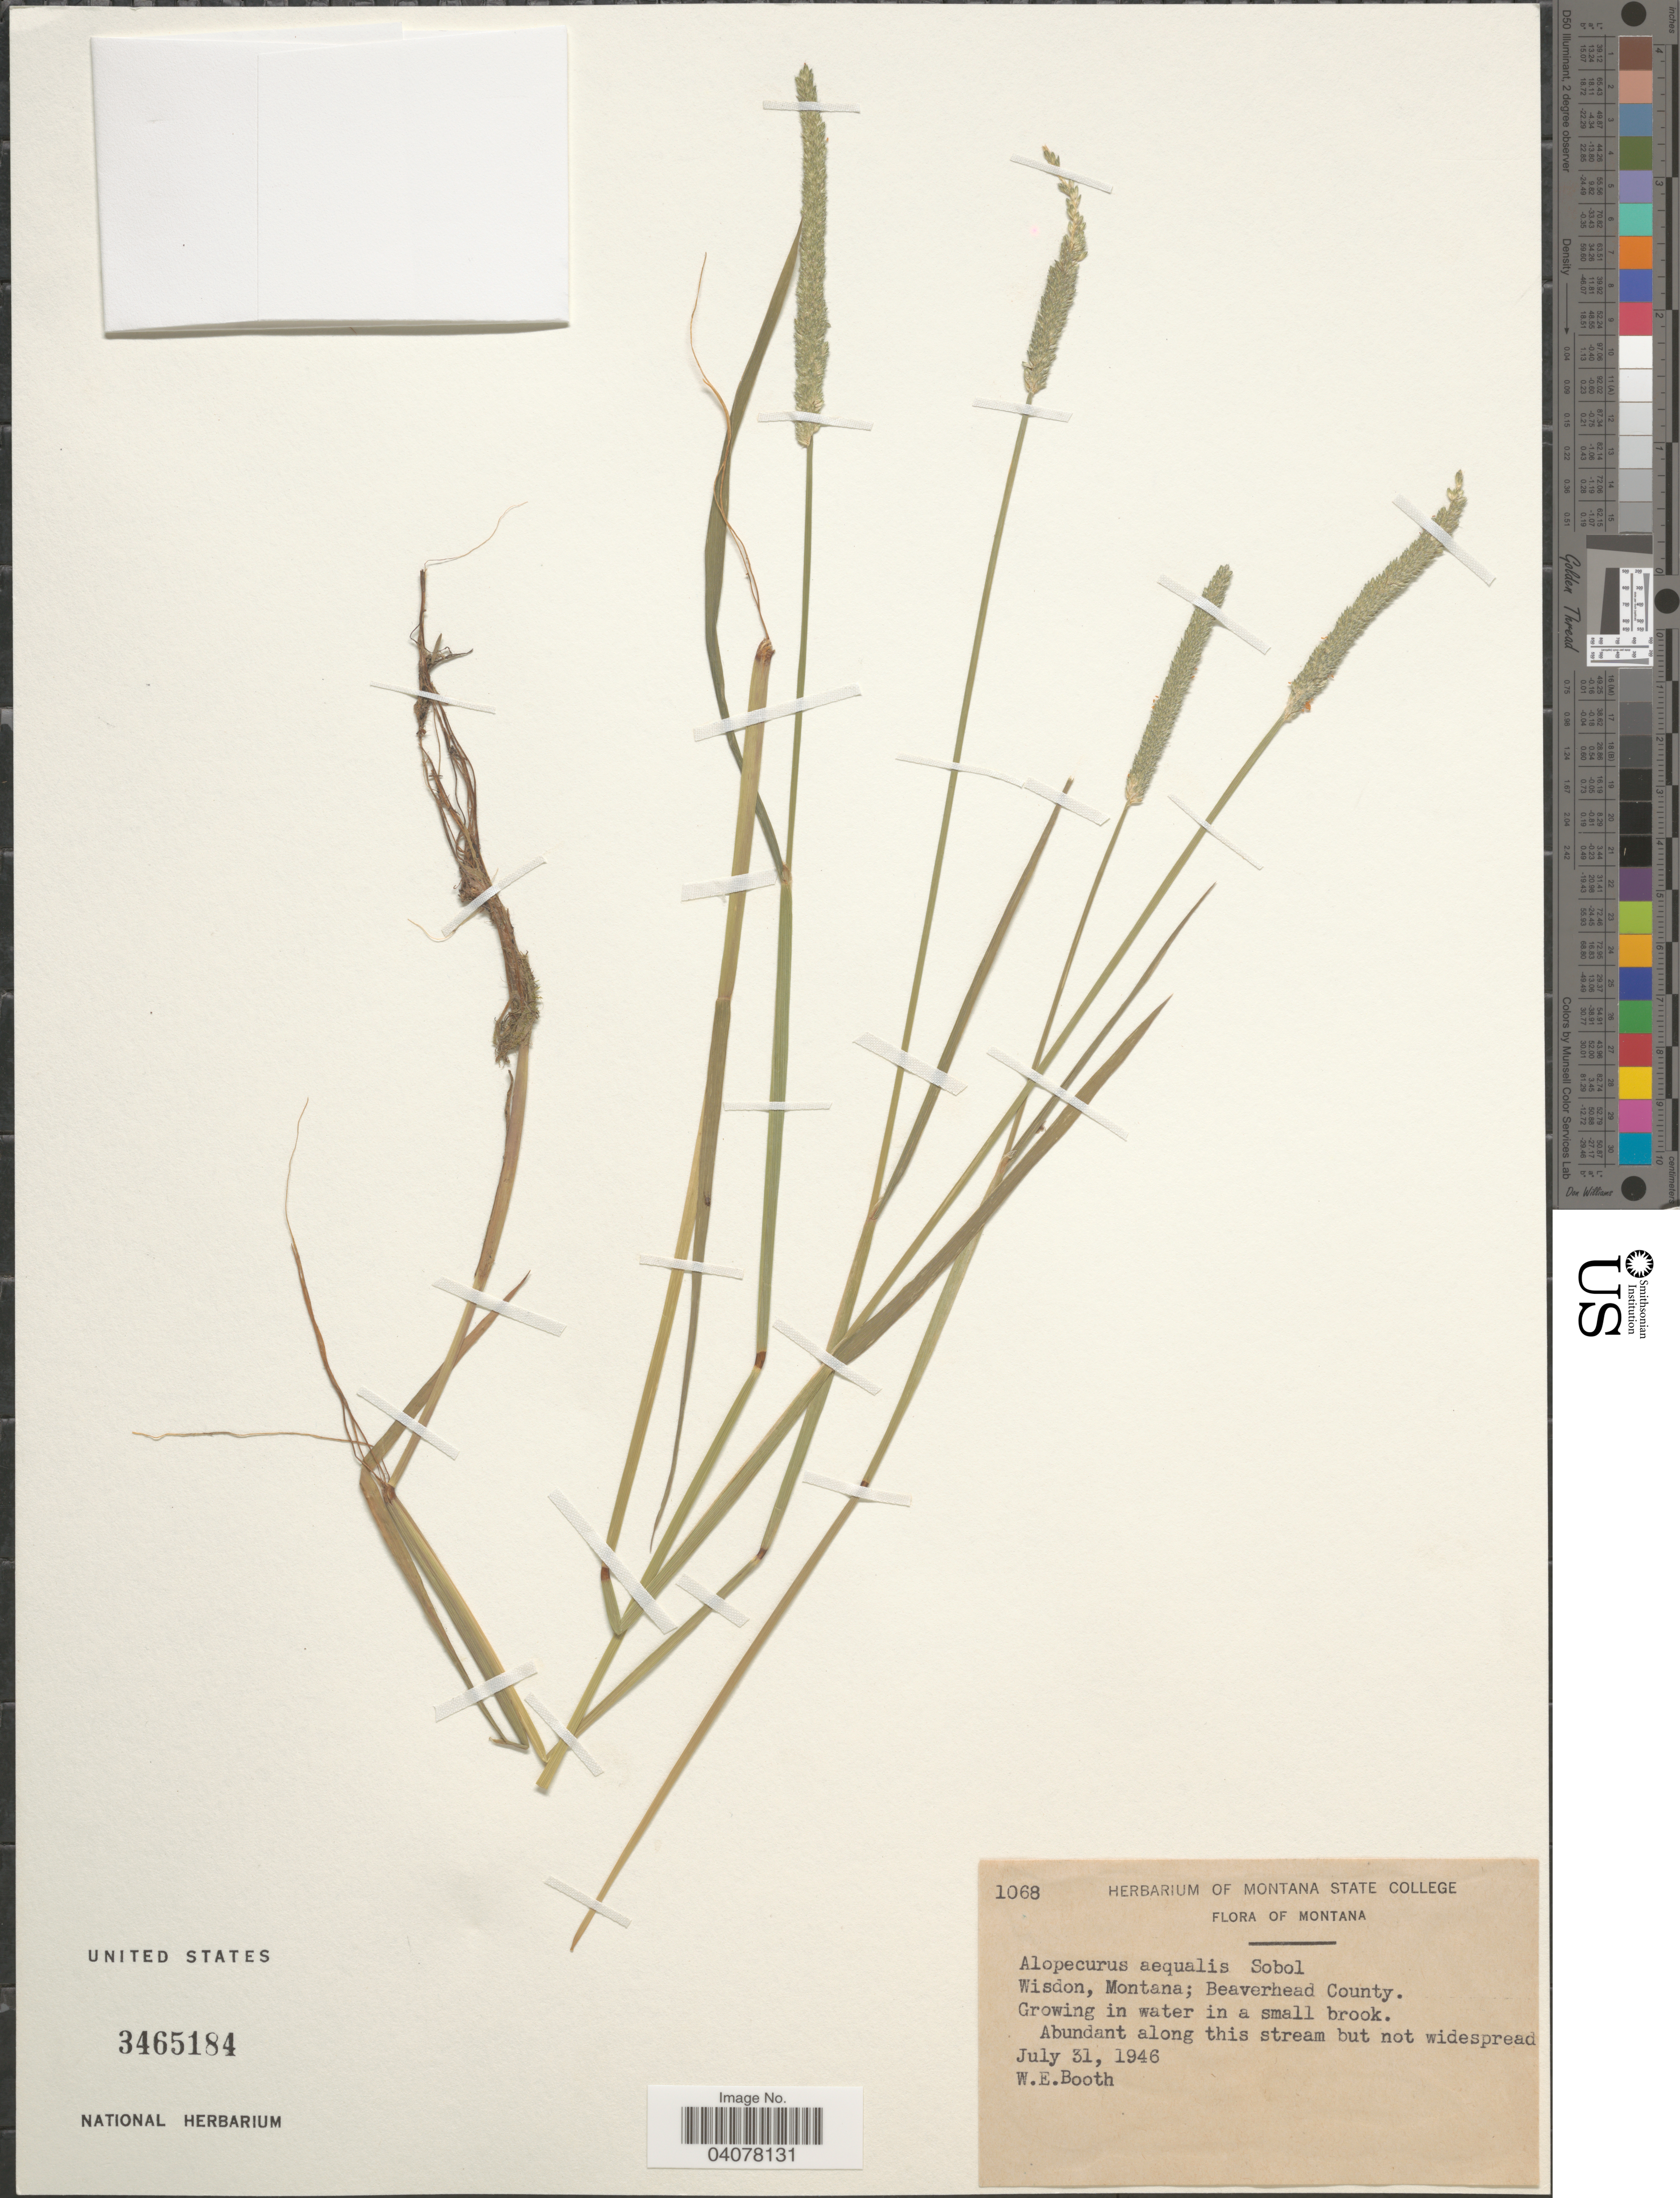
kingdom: Plantae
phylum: Tracheophyta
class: Liliopsida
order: Poales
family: Poaceae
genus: Alopecurus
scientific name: Alopecurus aequalis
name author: Sobol.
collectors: W. Booth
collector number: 1068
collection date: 1946-07-31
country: United States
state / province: Montana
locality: Wisdon; Beaverhead County.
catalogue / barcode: US 3465184